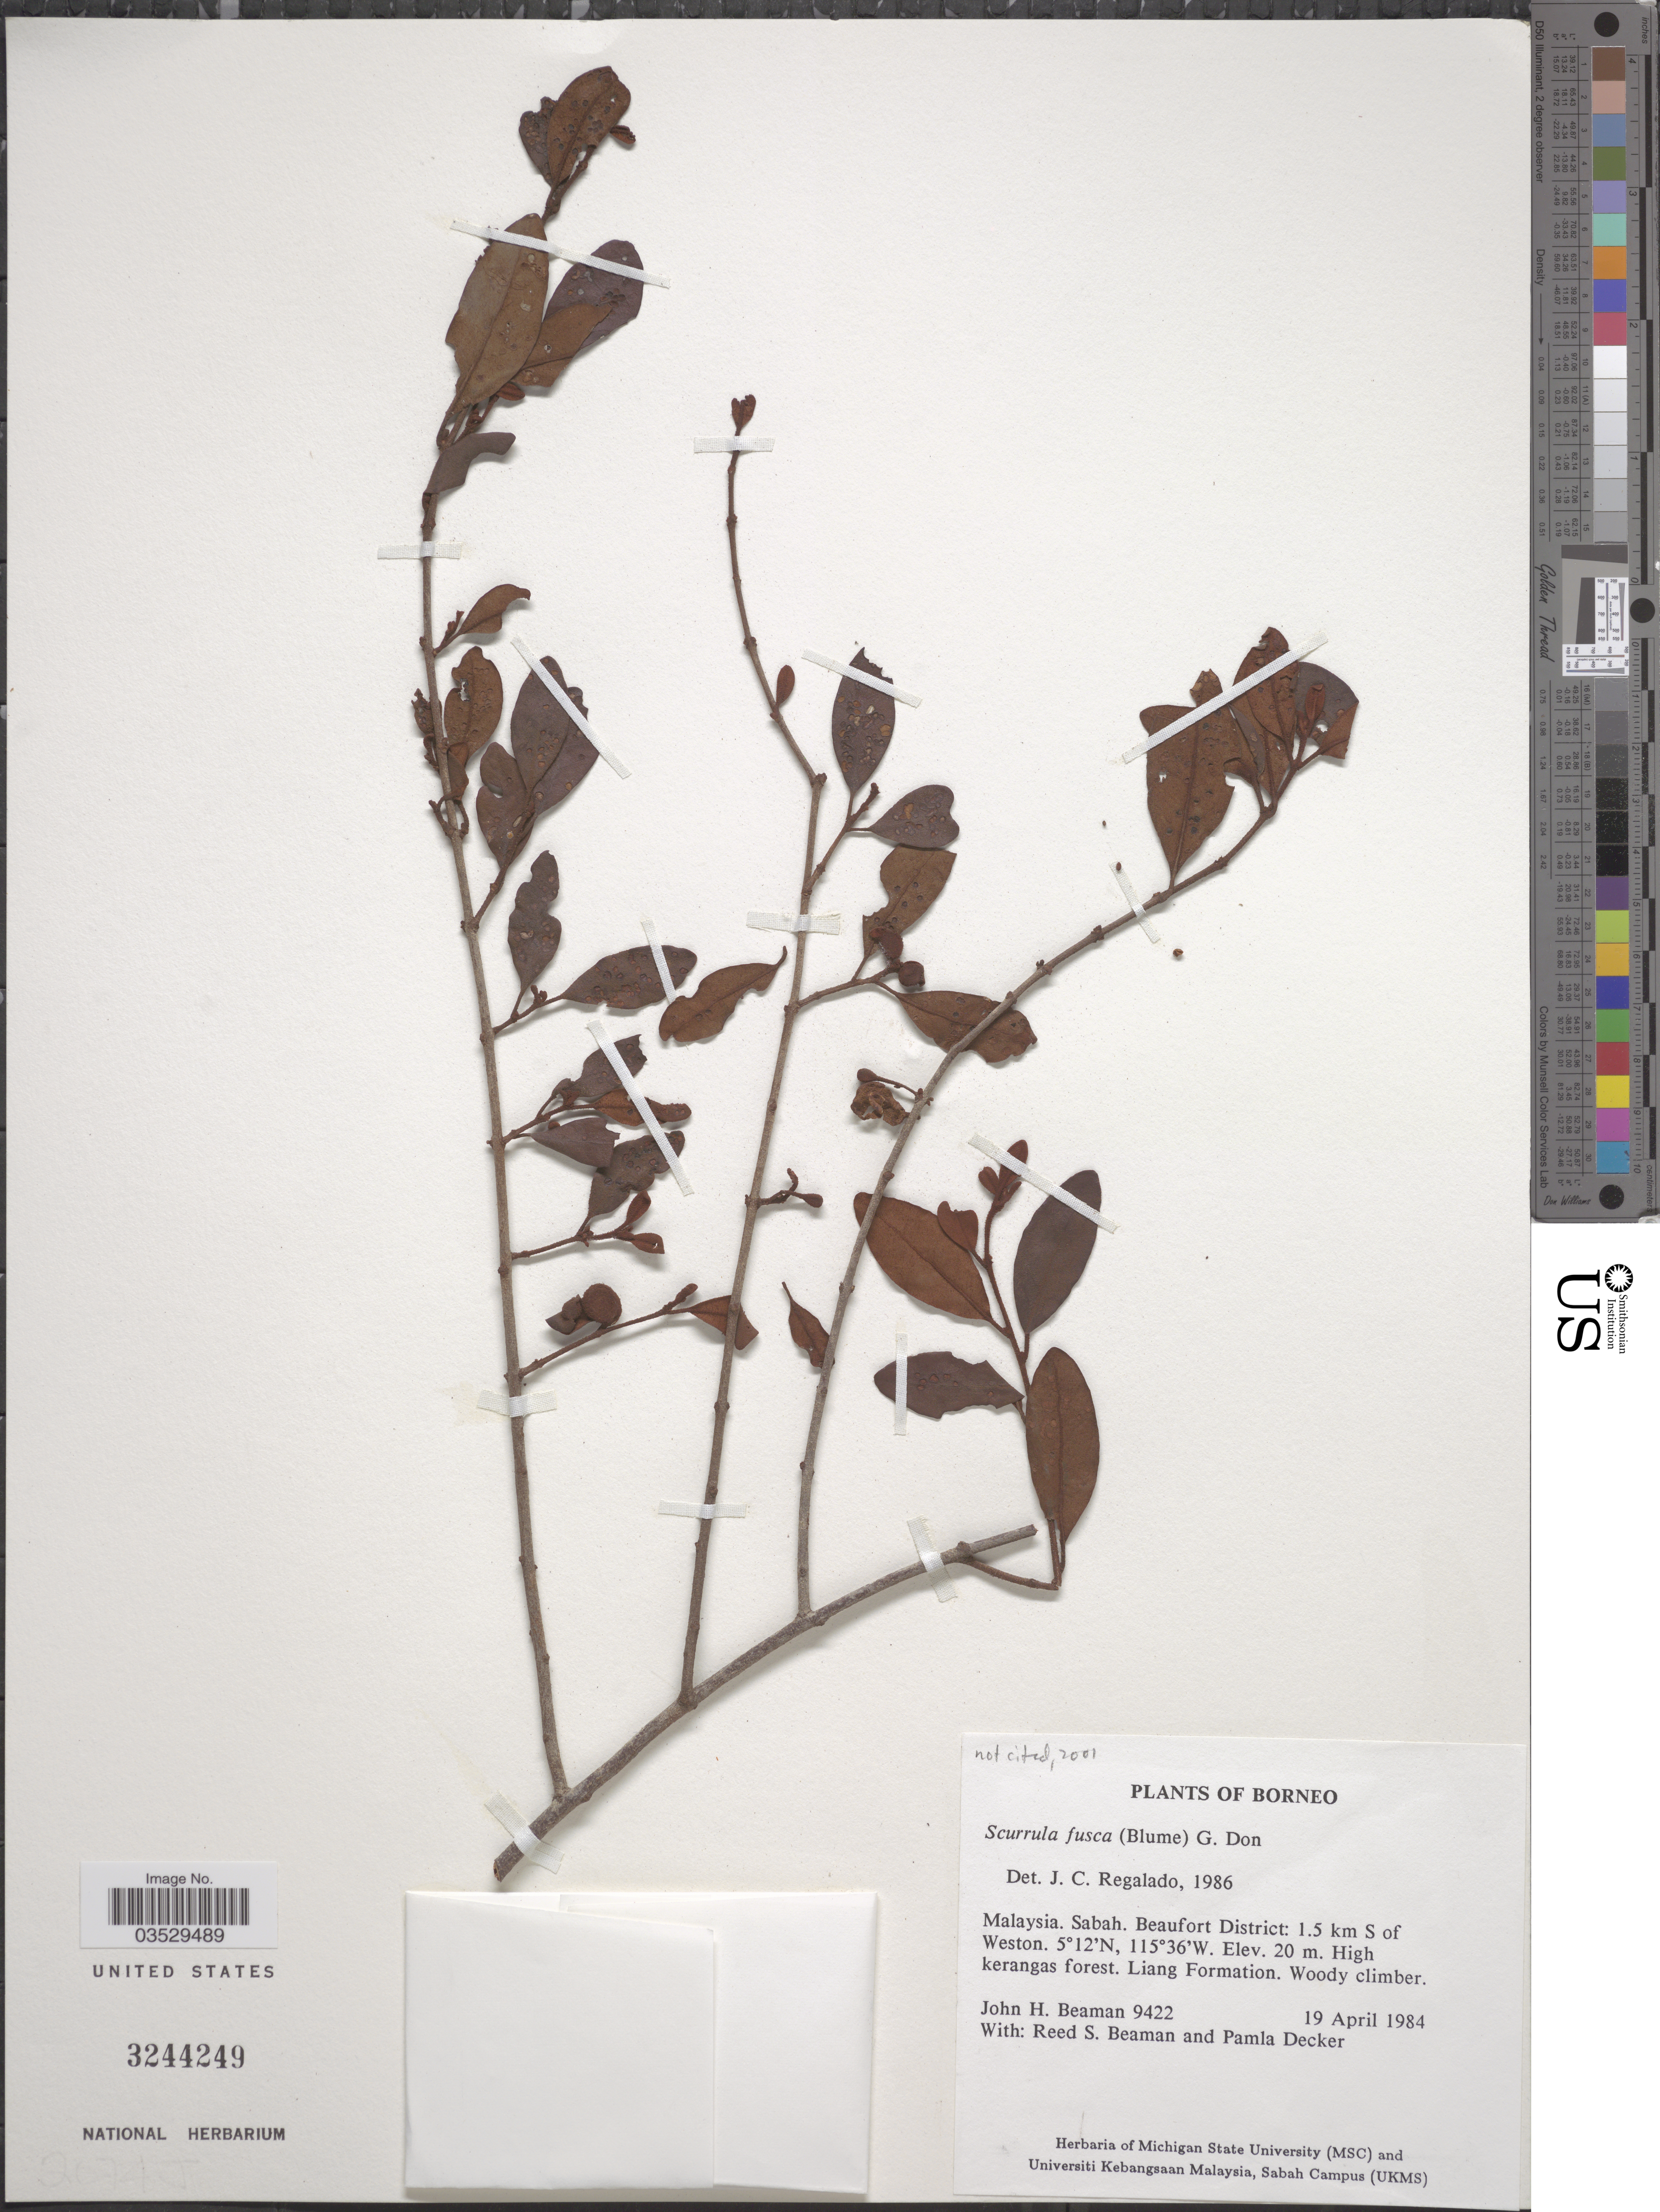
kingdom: Plantae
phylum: Tracheophyta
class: Magnoliopsida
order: Santalales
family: Loranthaceae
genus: Scurrula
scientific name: Scurrula fusca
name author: G. Don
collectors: J. H. Beaman, R. S. Beaman & P. Decker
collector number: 9244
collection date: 1984-04-19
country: Malaysia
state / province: Sabah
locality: Borneo. Beaufort District: 1.5 km S of Weston.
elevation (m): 20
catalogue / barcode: US 3244249